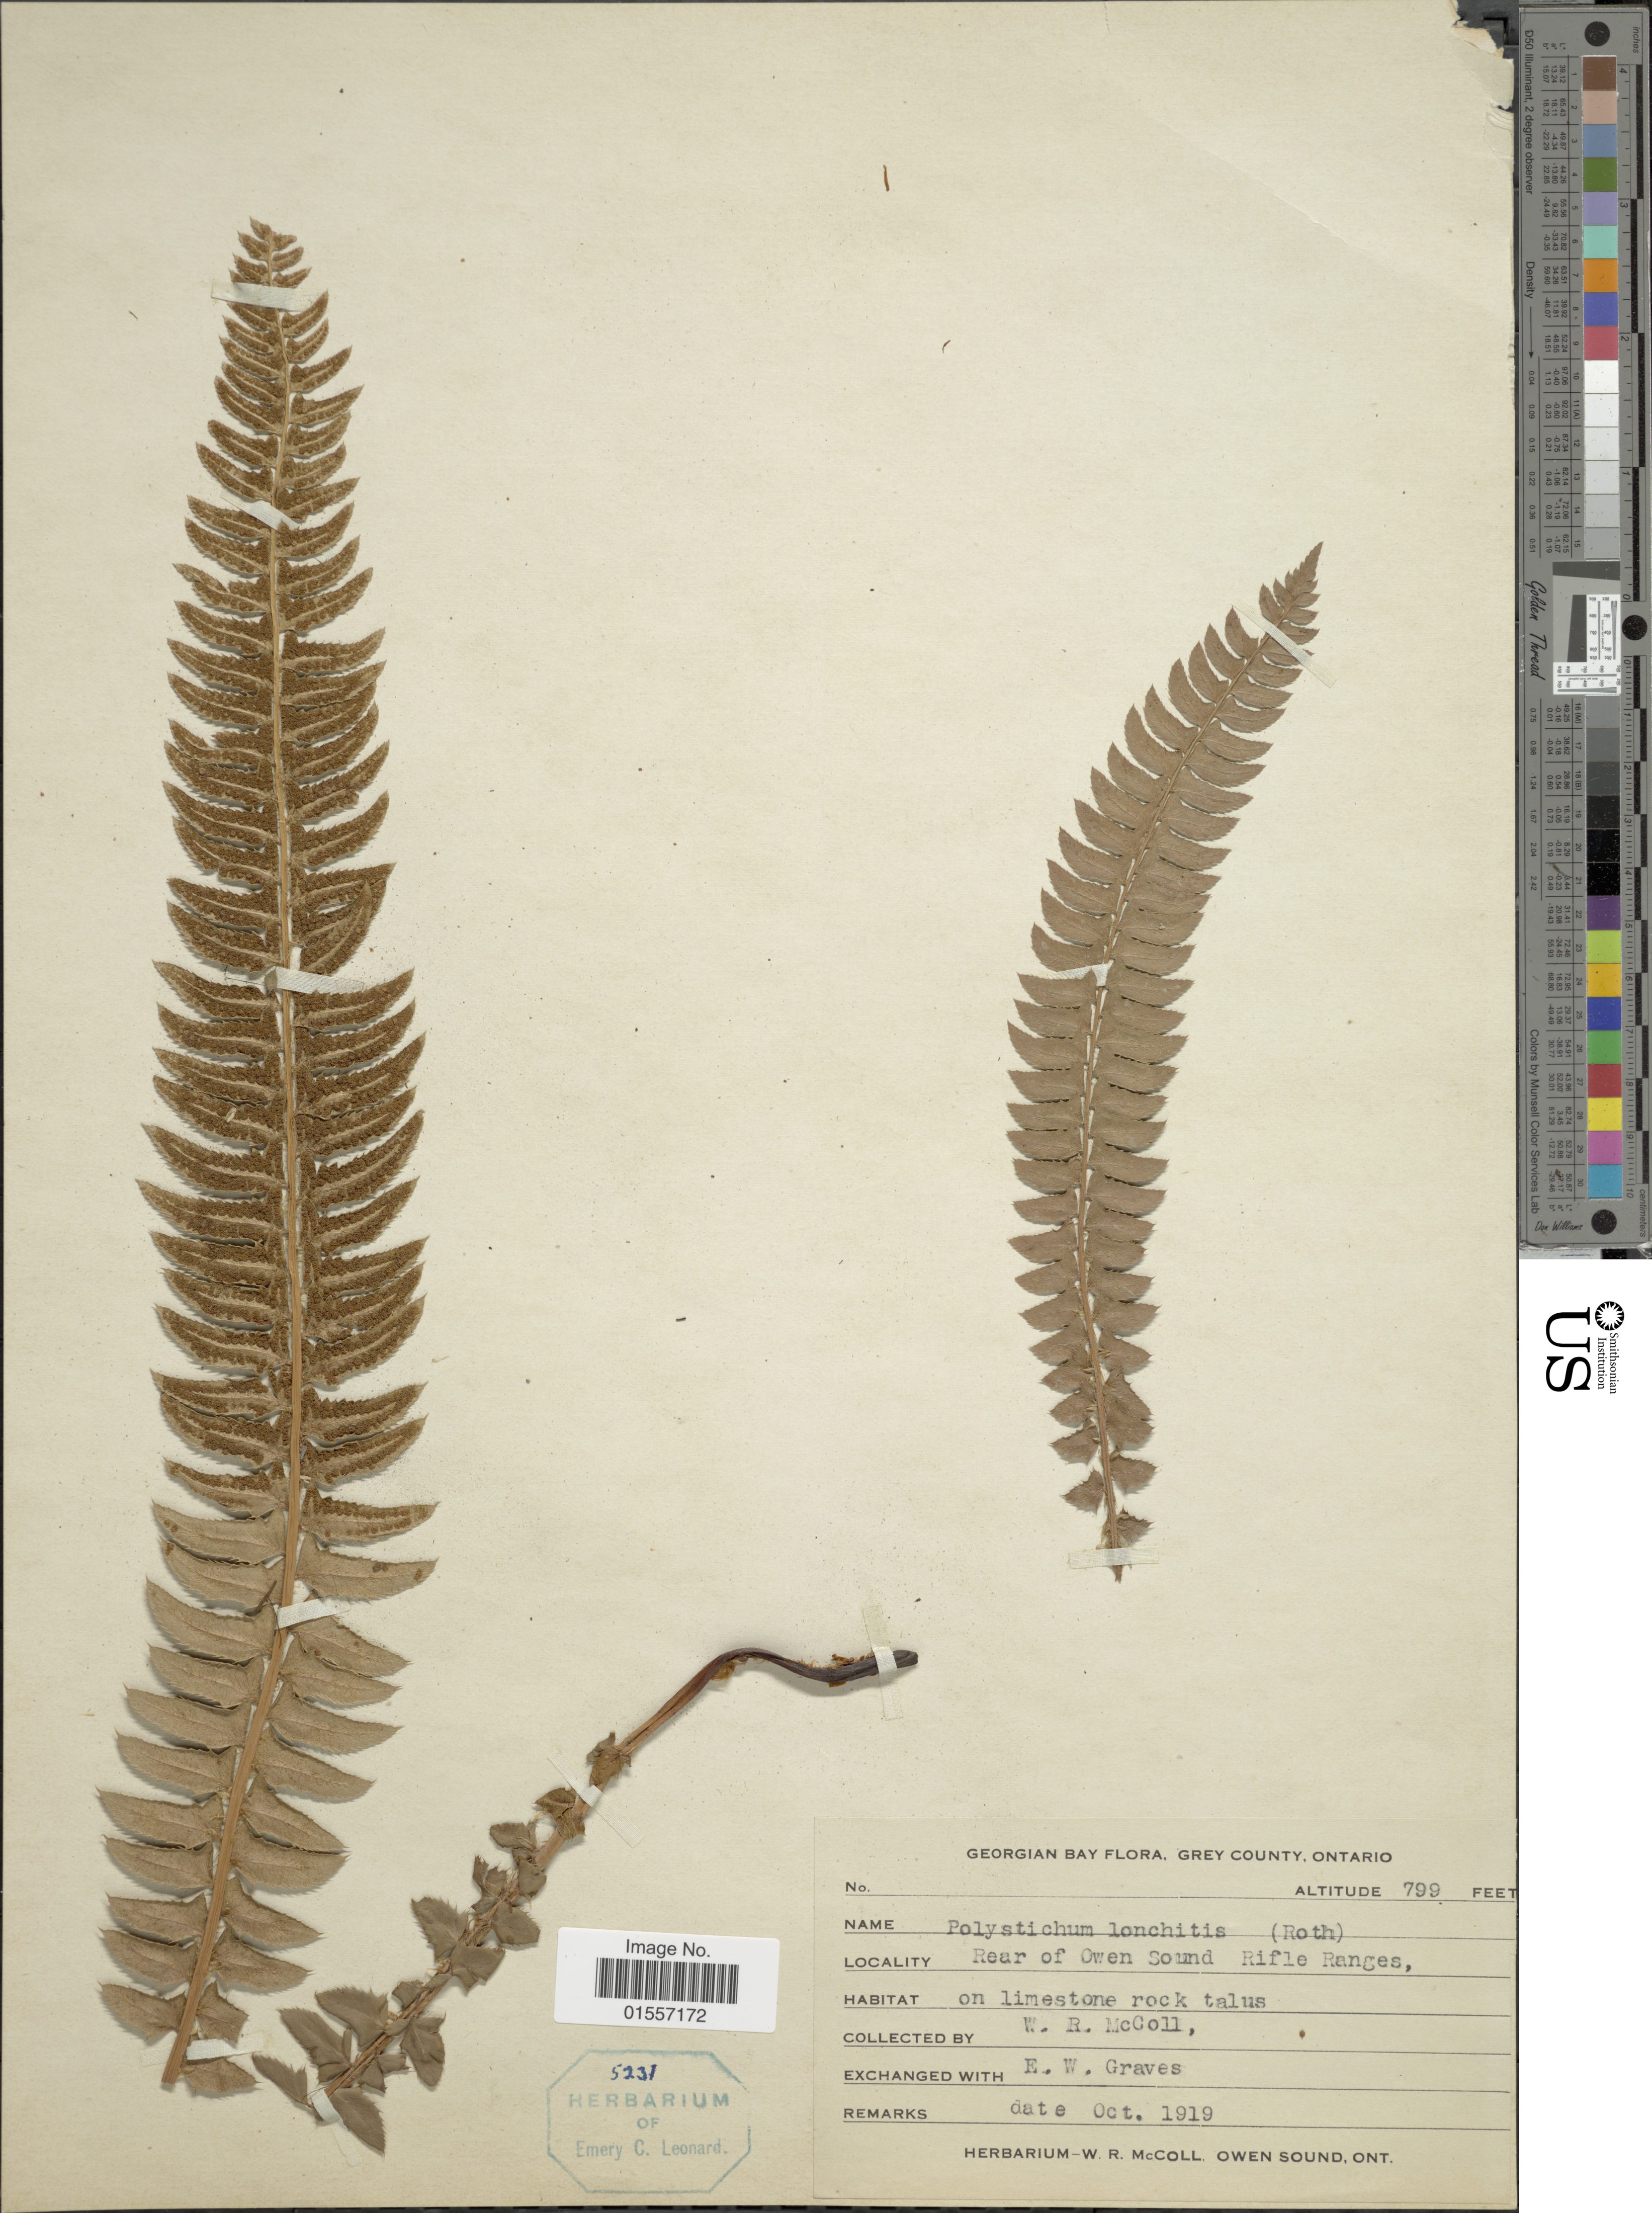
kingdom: Plantae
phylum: Tracheophyta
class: Polypodiopsida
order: Polypodiales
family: Dryopteridaceae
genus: Polystichum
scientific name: Polystichum lonchitis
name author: (Roth) L.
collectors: W. McCall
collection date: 1919-10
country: Canada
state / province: Ontario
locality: Georgian Bay, Grey County, Rear of Owen Sound Rifle Ranges